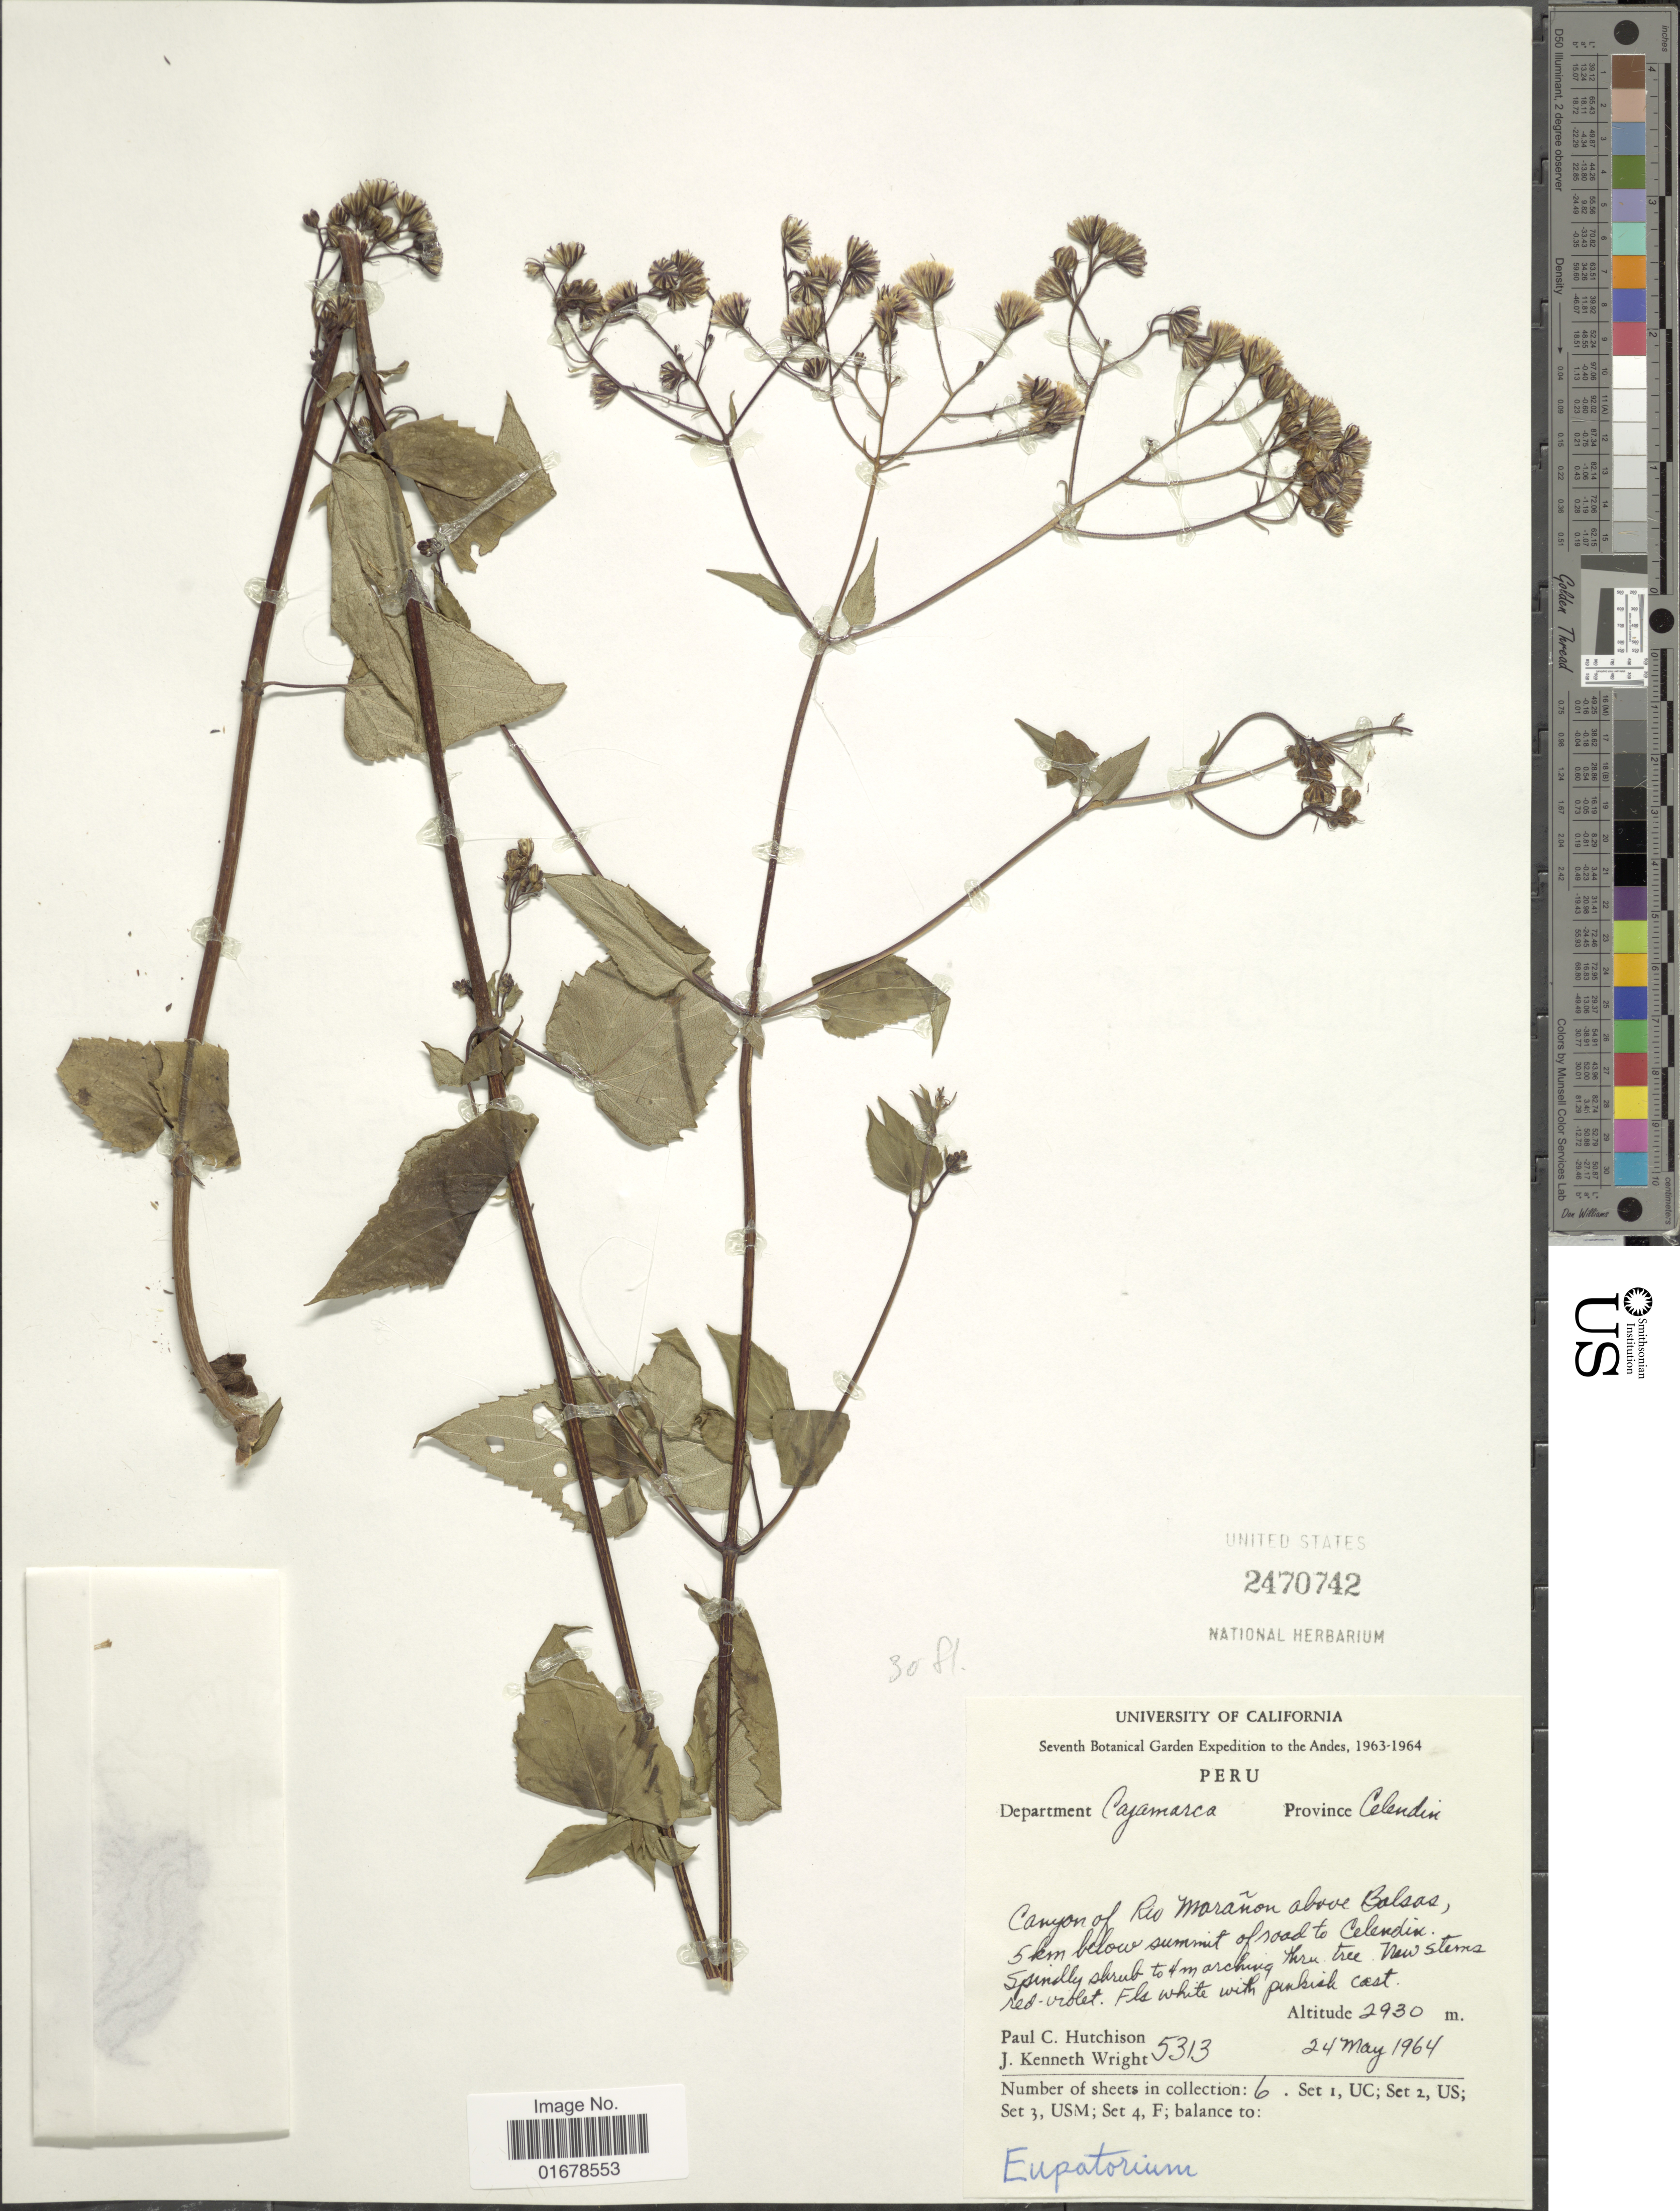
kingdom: Plantae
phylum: Tracheophyta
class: Magnoliopsida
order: Asterales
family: Asteraceae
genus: Ageratina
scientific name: Ageratina sp.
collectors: P. C. Hutchison & J. K. Wright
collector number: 5313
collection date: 1964-05-24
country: Peru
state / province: Cajamarca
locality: Department Cajamarca, Prov. Celendin, Canyon of Rio Maranon above Balsas, 5 km below summit of road to Celendin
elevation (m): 2930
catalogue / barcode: US 2470742